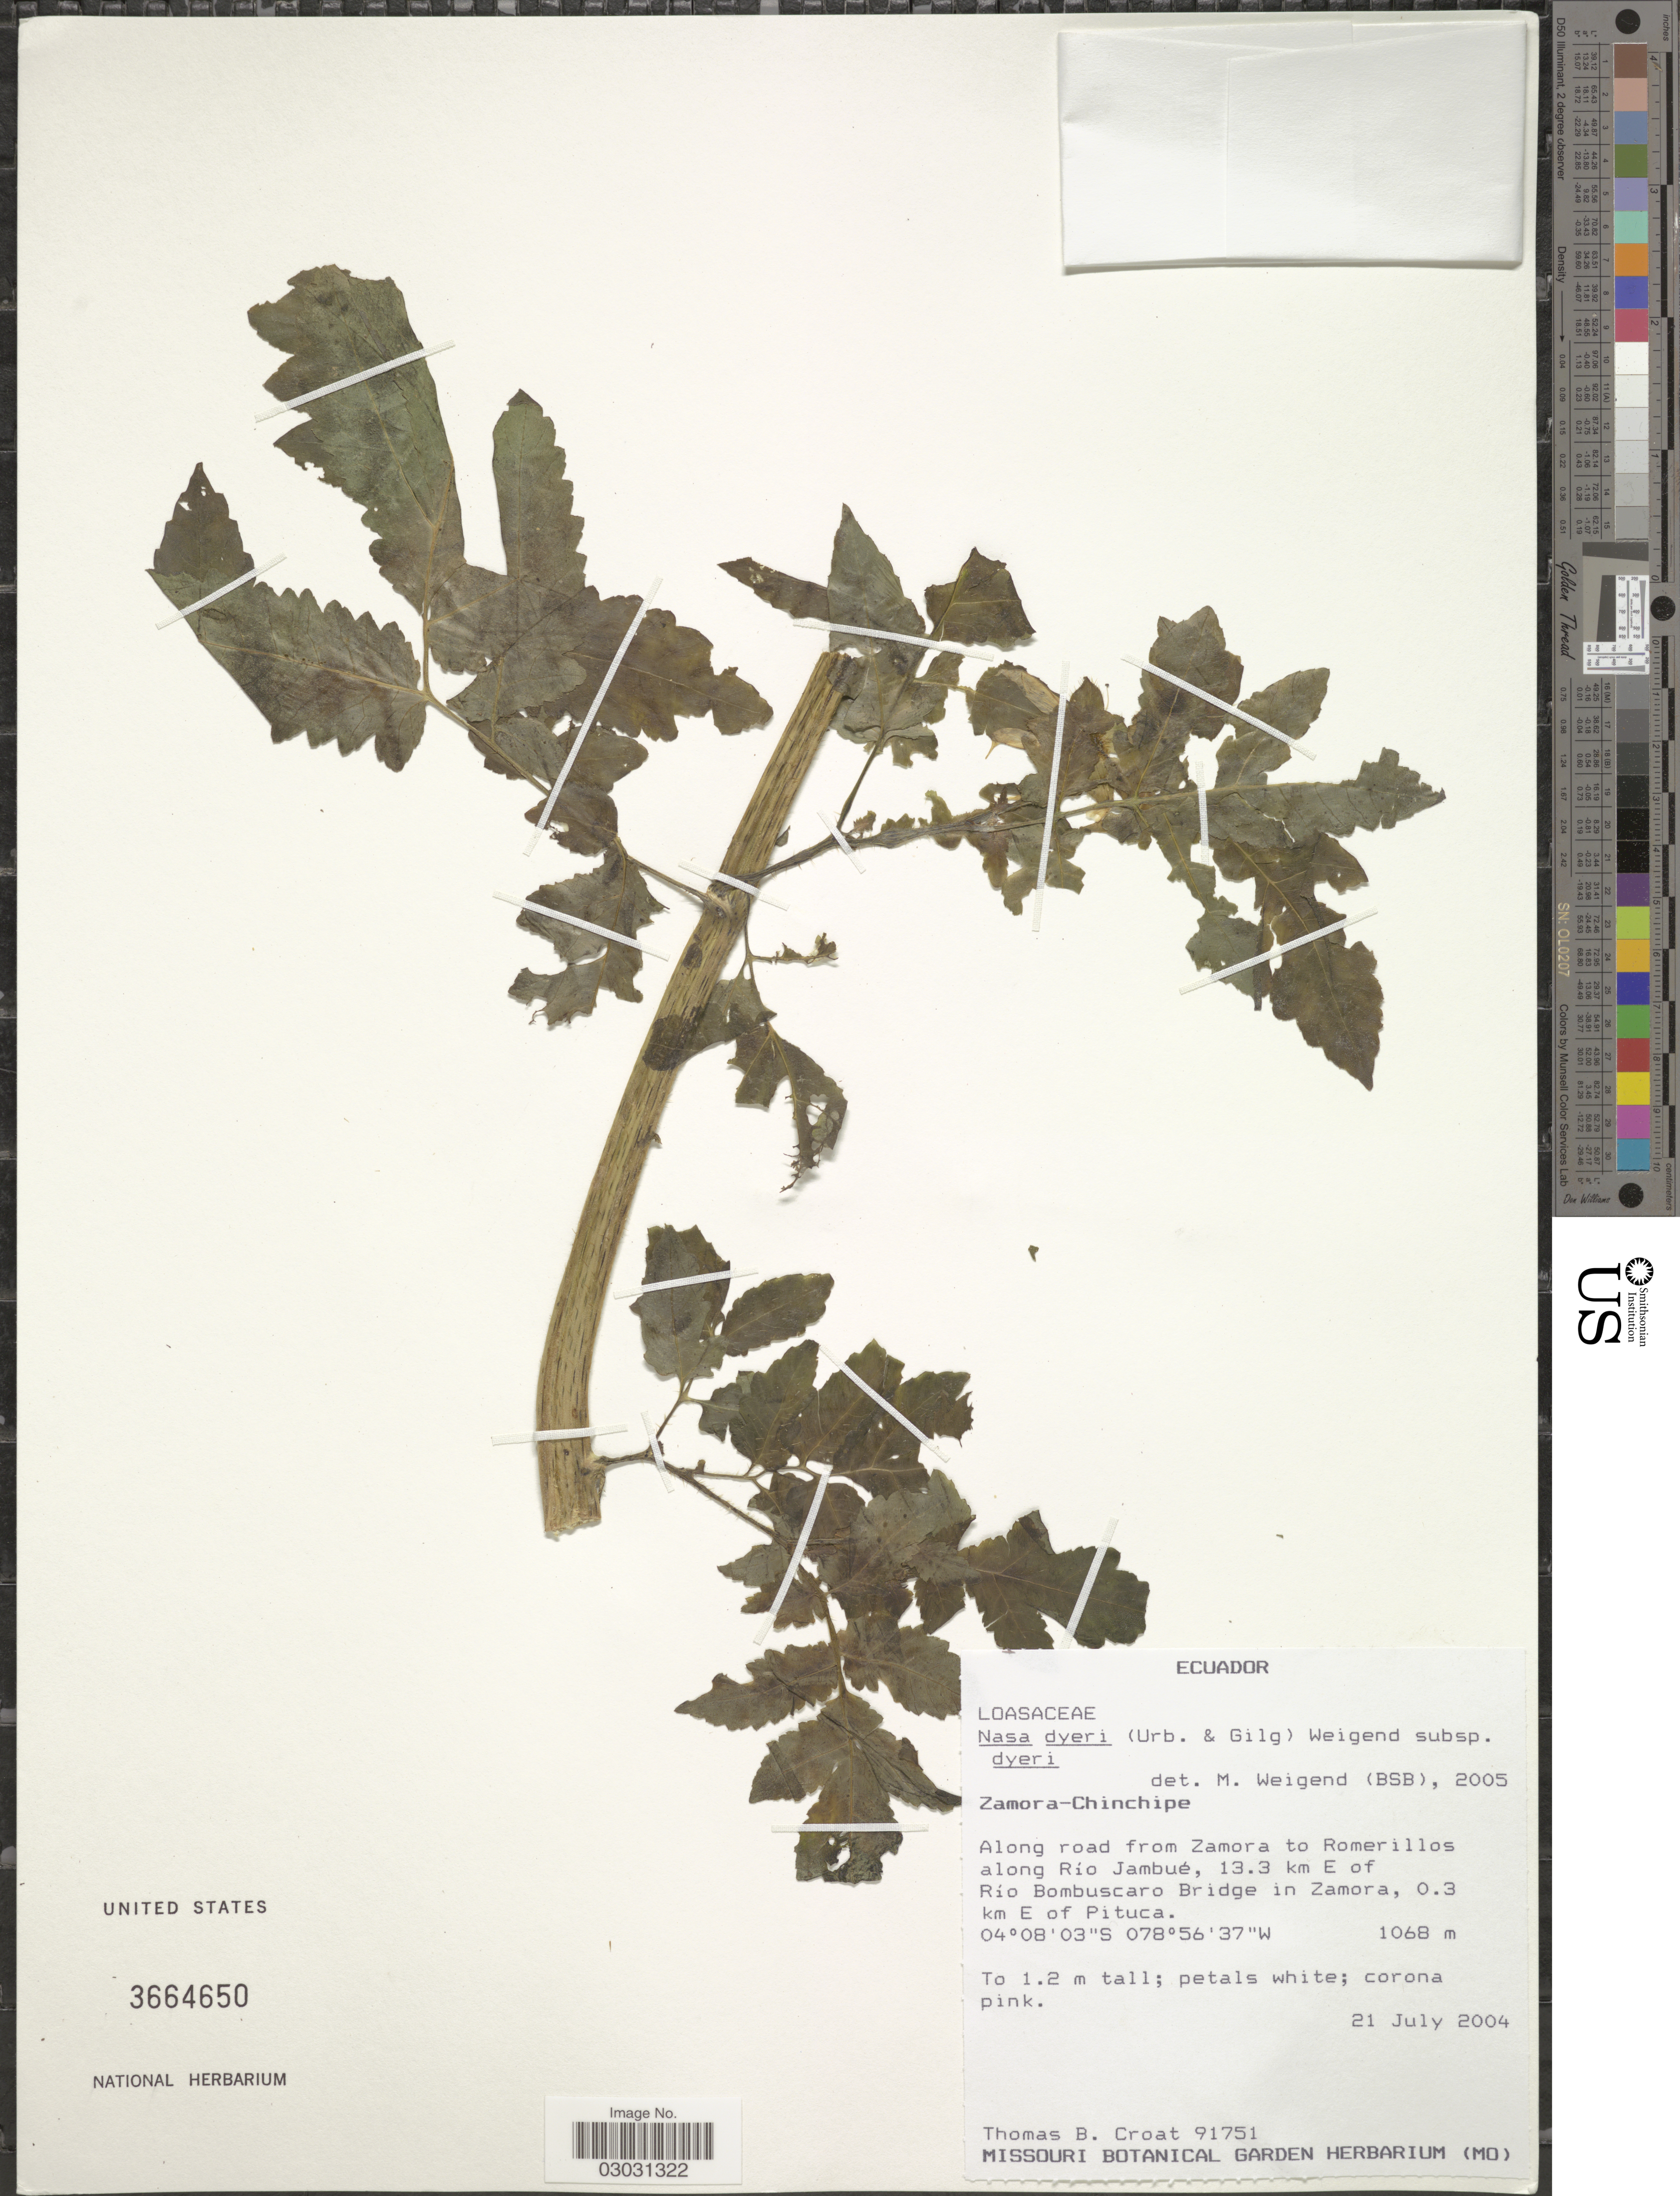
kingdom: Plantae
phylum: Tracheophyta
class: Magnoliopsida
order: Cornales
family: Loasaceae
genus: Nasa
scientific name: Nasa dyeri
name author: (Urb. & Gilg) Weigend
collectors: T. B. Croat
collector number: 91751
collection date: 2004-07-21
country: Ecuador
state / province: Zamora-Chinchipe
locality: Along road from Zamora to Romerillos along Río Jambué, 13.3 km E of Río Bombuscaro Bridge in Zamora, 0.3 km E of Pituca.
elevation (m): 1068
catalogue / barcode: US 3664650